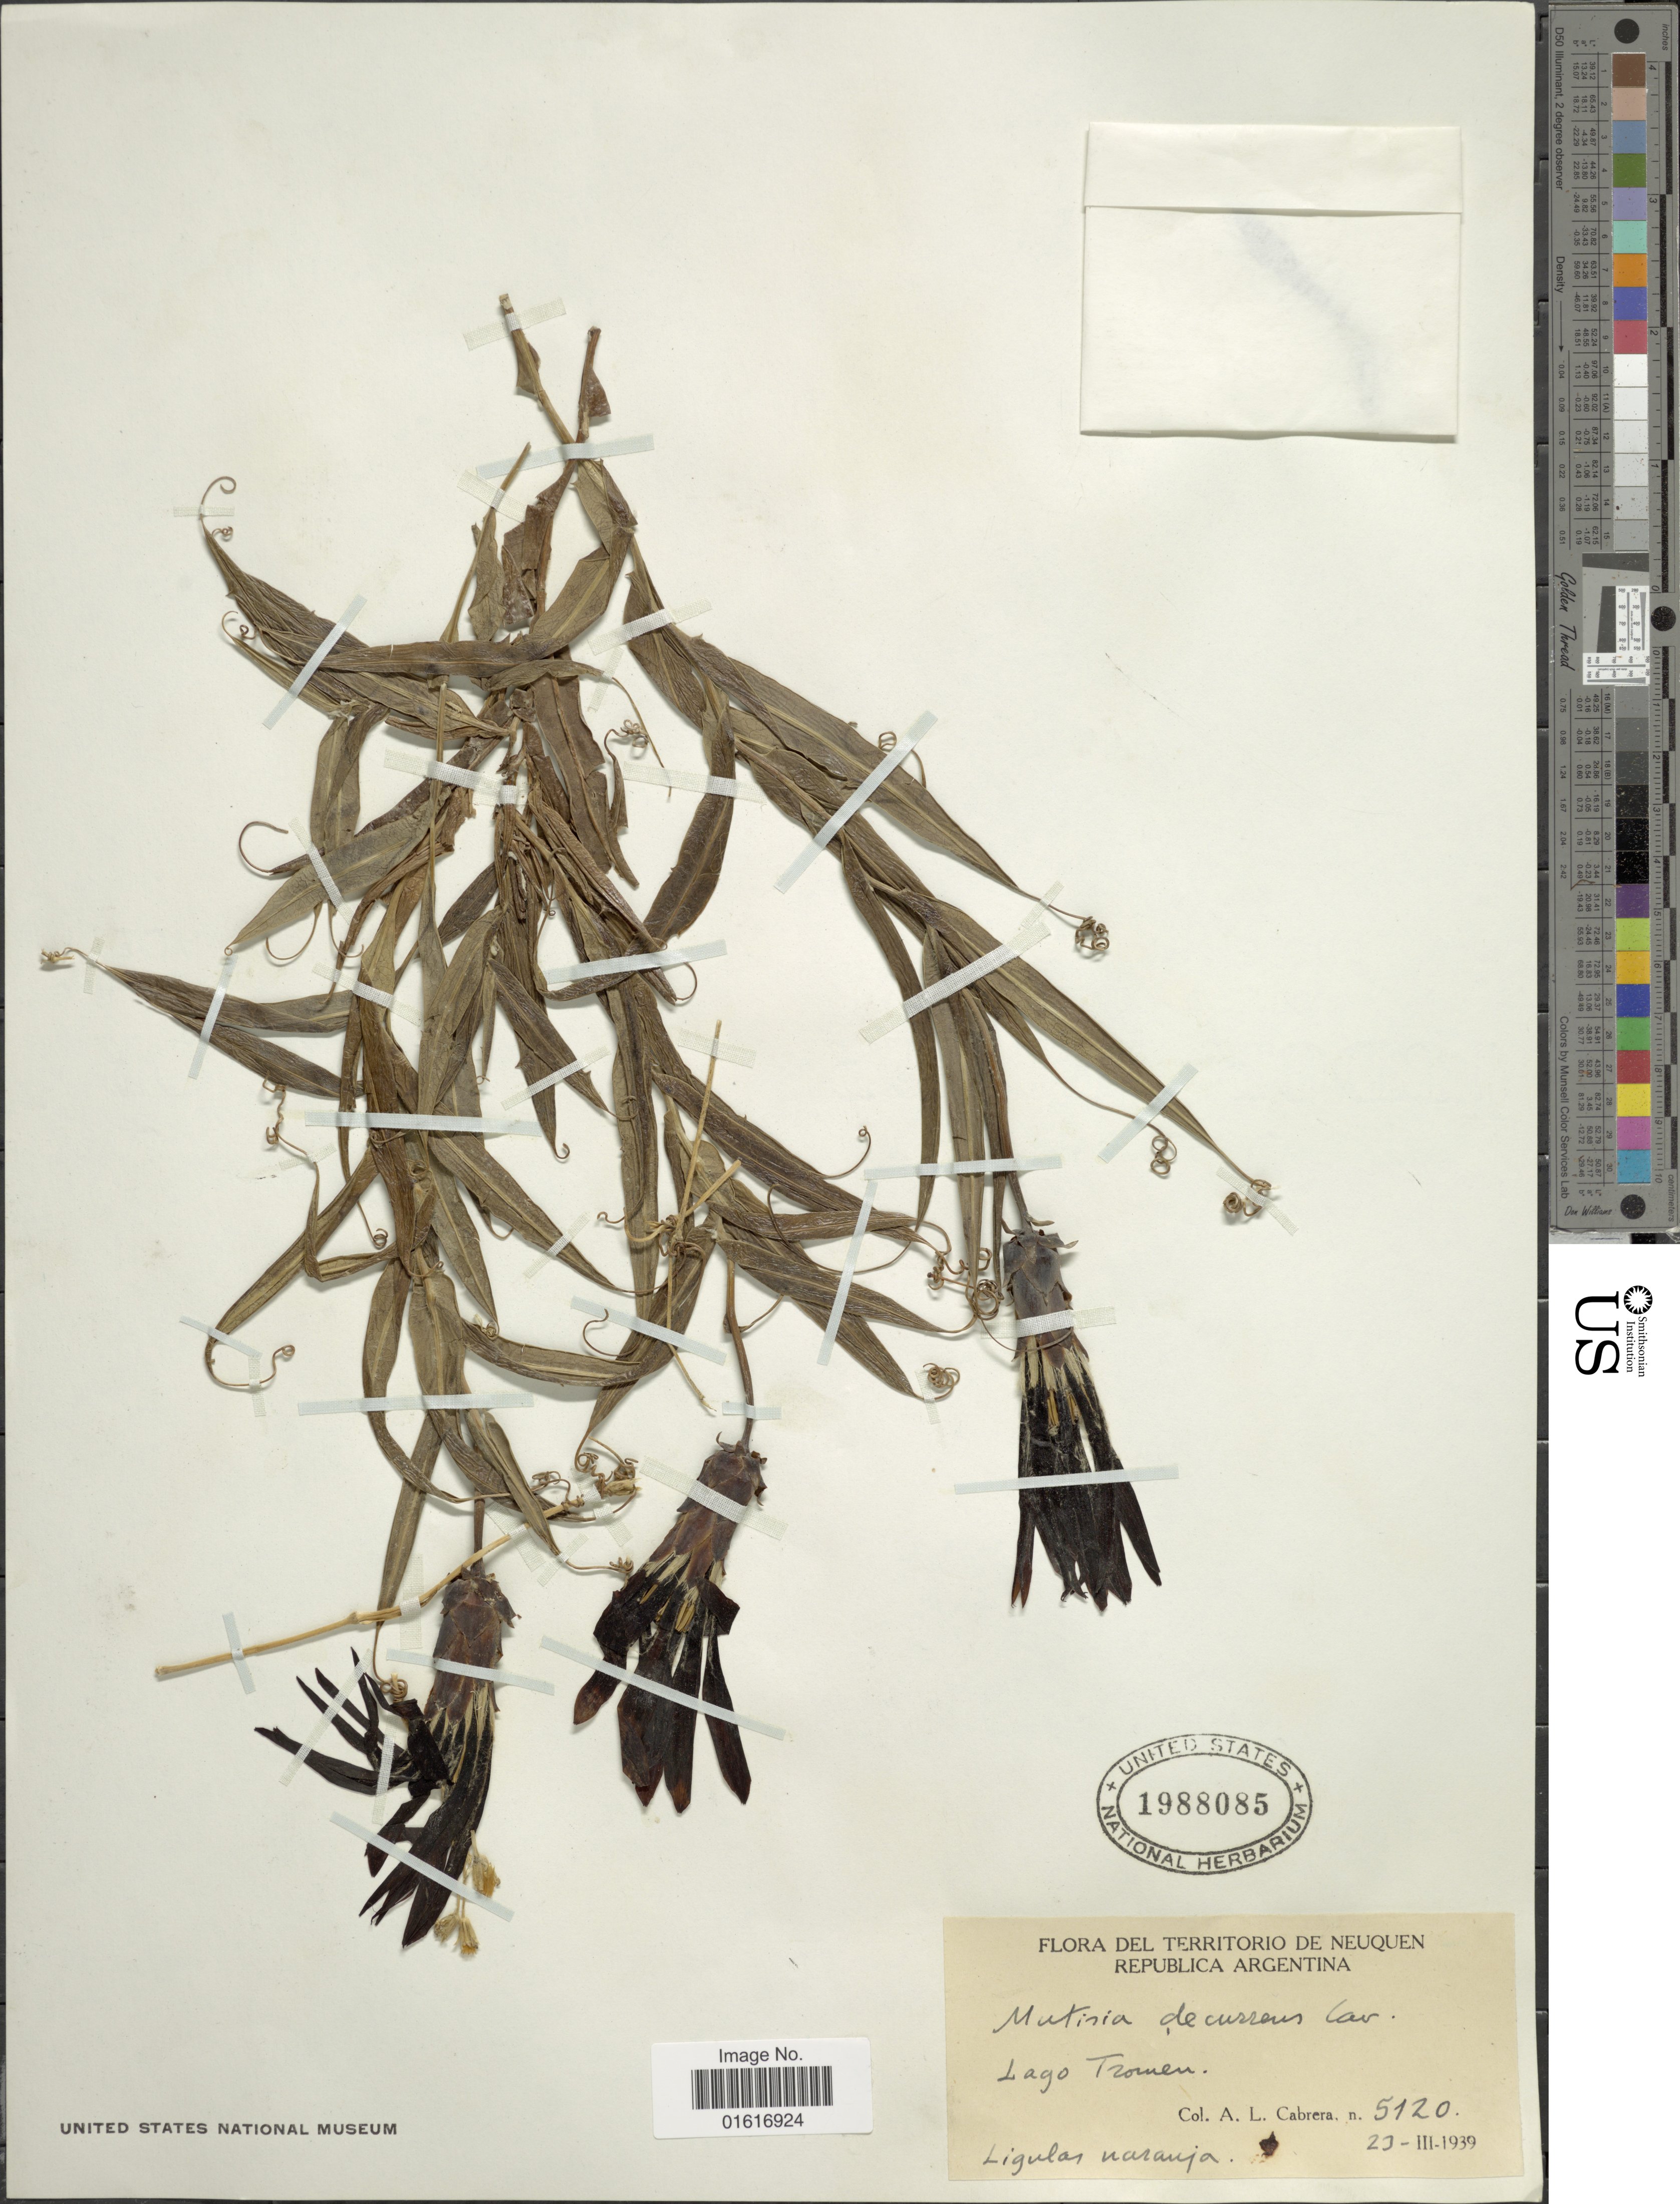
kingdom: Plantae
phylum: Tracheophyta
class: Magnoliopsida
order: Asterales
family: Asteraceae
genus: Mutisia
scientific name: Mutisia decurrens var. decurrens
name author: Cav.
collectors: A. L. Cabrera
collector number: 5120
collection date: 1939-03-23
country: Argentina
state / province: Neuquen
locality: Lago Tromen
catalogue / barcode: US 1988085